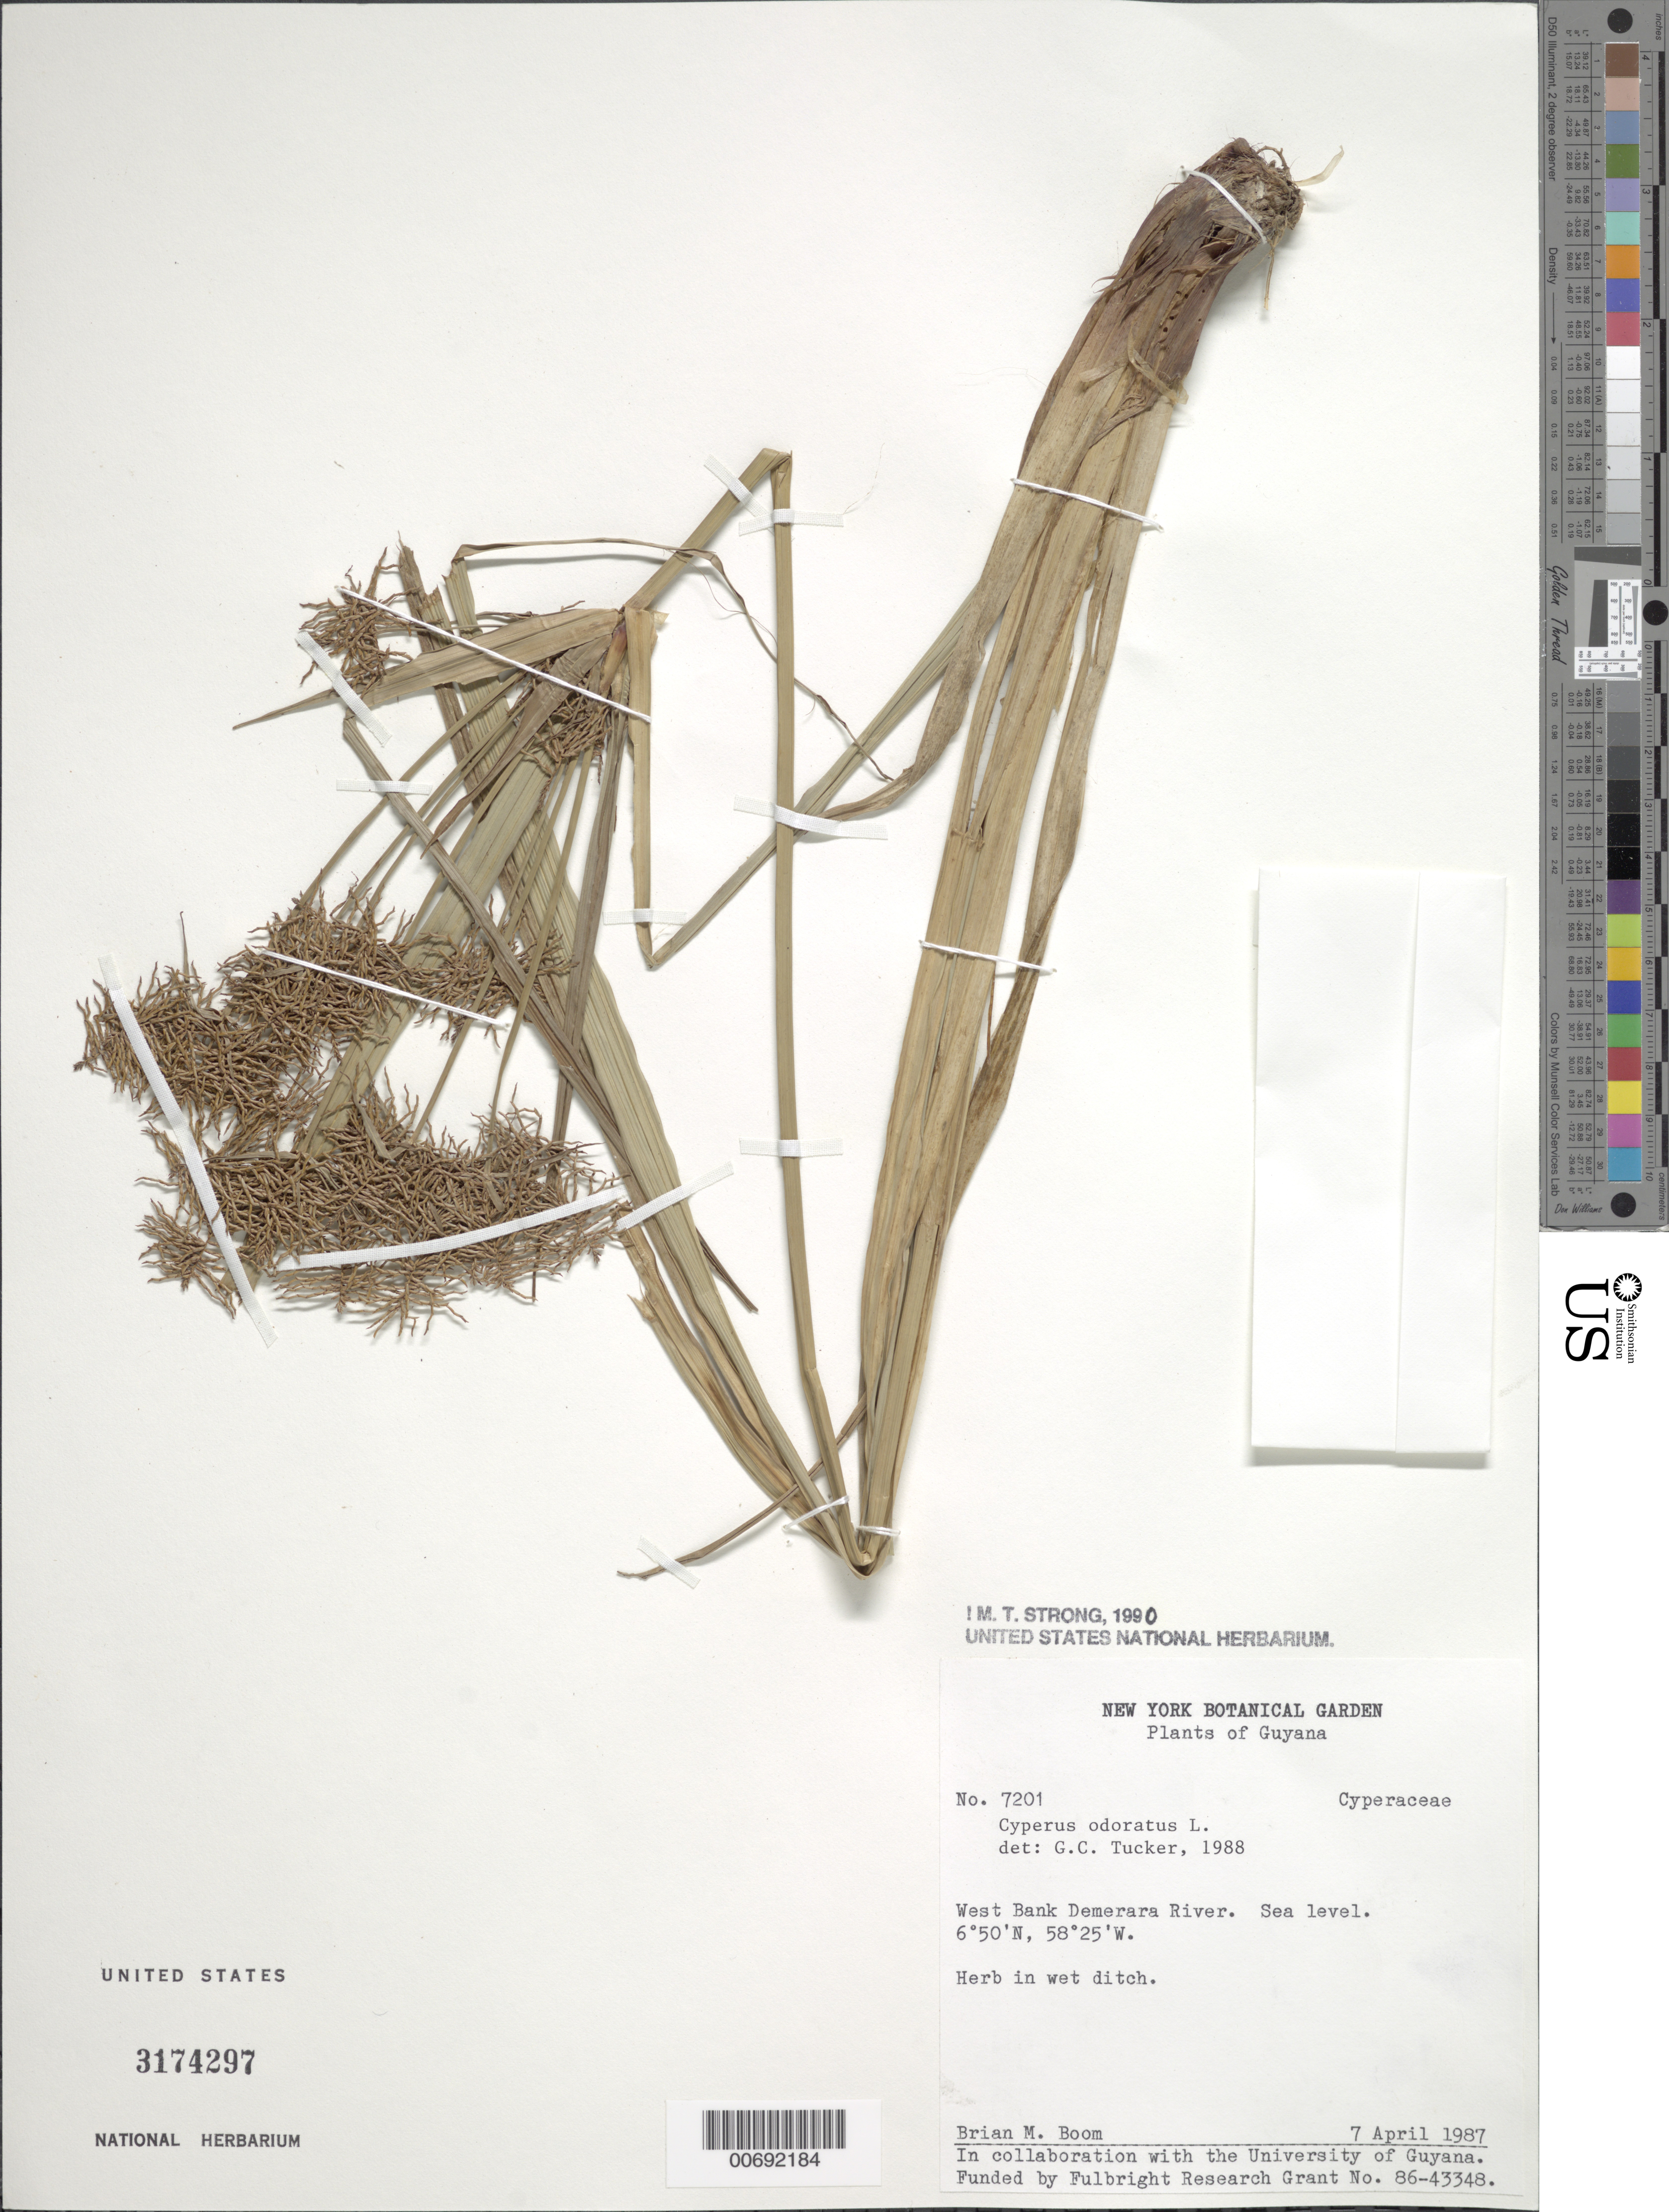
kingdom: Plantae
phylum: Tracheophyta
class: Liliopsida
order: Poales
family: Cyperaceae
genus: Cyperus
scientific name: Cyperus odoratus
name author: L.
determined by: Tucker, G. C.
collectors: B. M. Boom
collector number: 7201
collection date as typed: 7-Apr-87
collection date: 1987-04-07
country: Guyana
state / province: Essequibo Isl-W. Demerara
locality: Demerara R., W bank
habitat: Wet ditch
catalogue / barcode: US 3174297